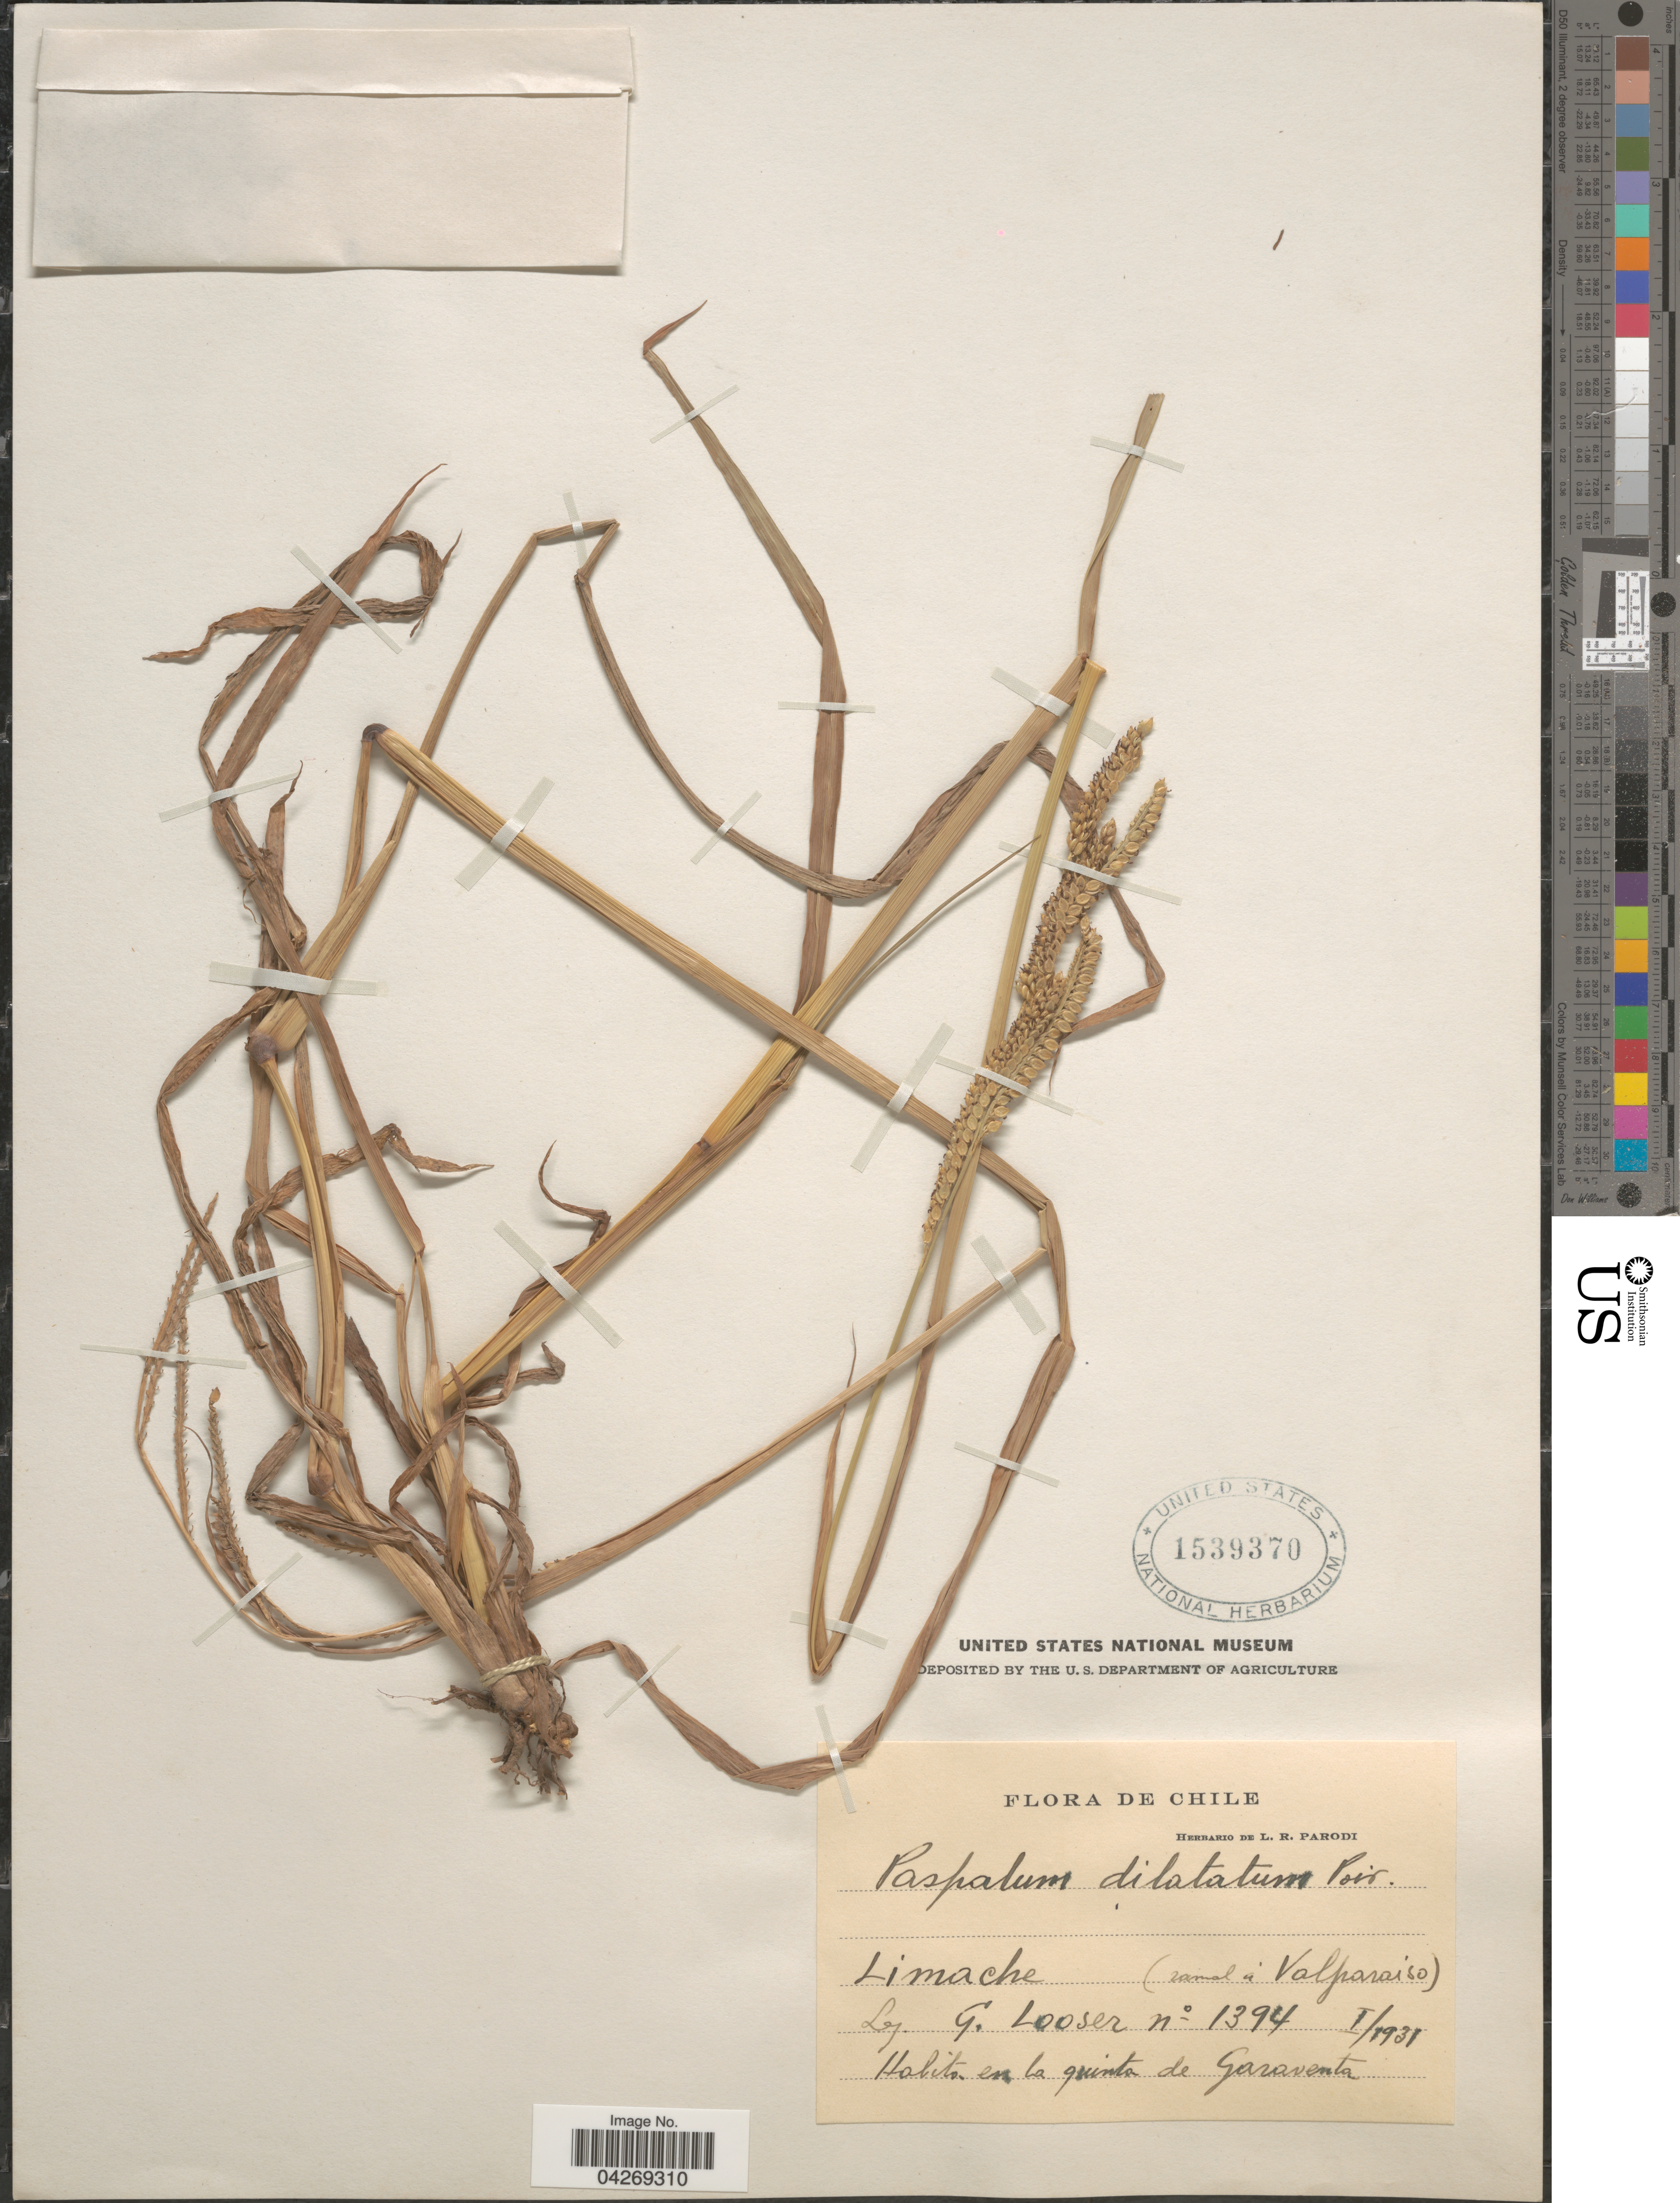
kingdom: Plantae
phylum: Tracheophyta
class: Liliopsida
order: Poales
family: Poaceae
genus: Paspalum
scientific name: Paspalum dilatatum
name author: Poir.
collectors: G. Looser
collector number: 1394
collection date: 1931-01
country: Chile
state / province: Valparaíso (V)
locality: Limache (ramal à Valparaiso). En la quinta de Garaventa.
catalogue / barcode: US 1539370